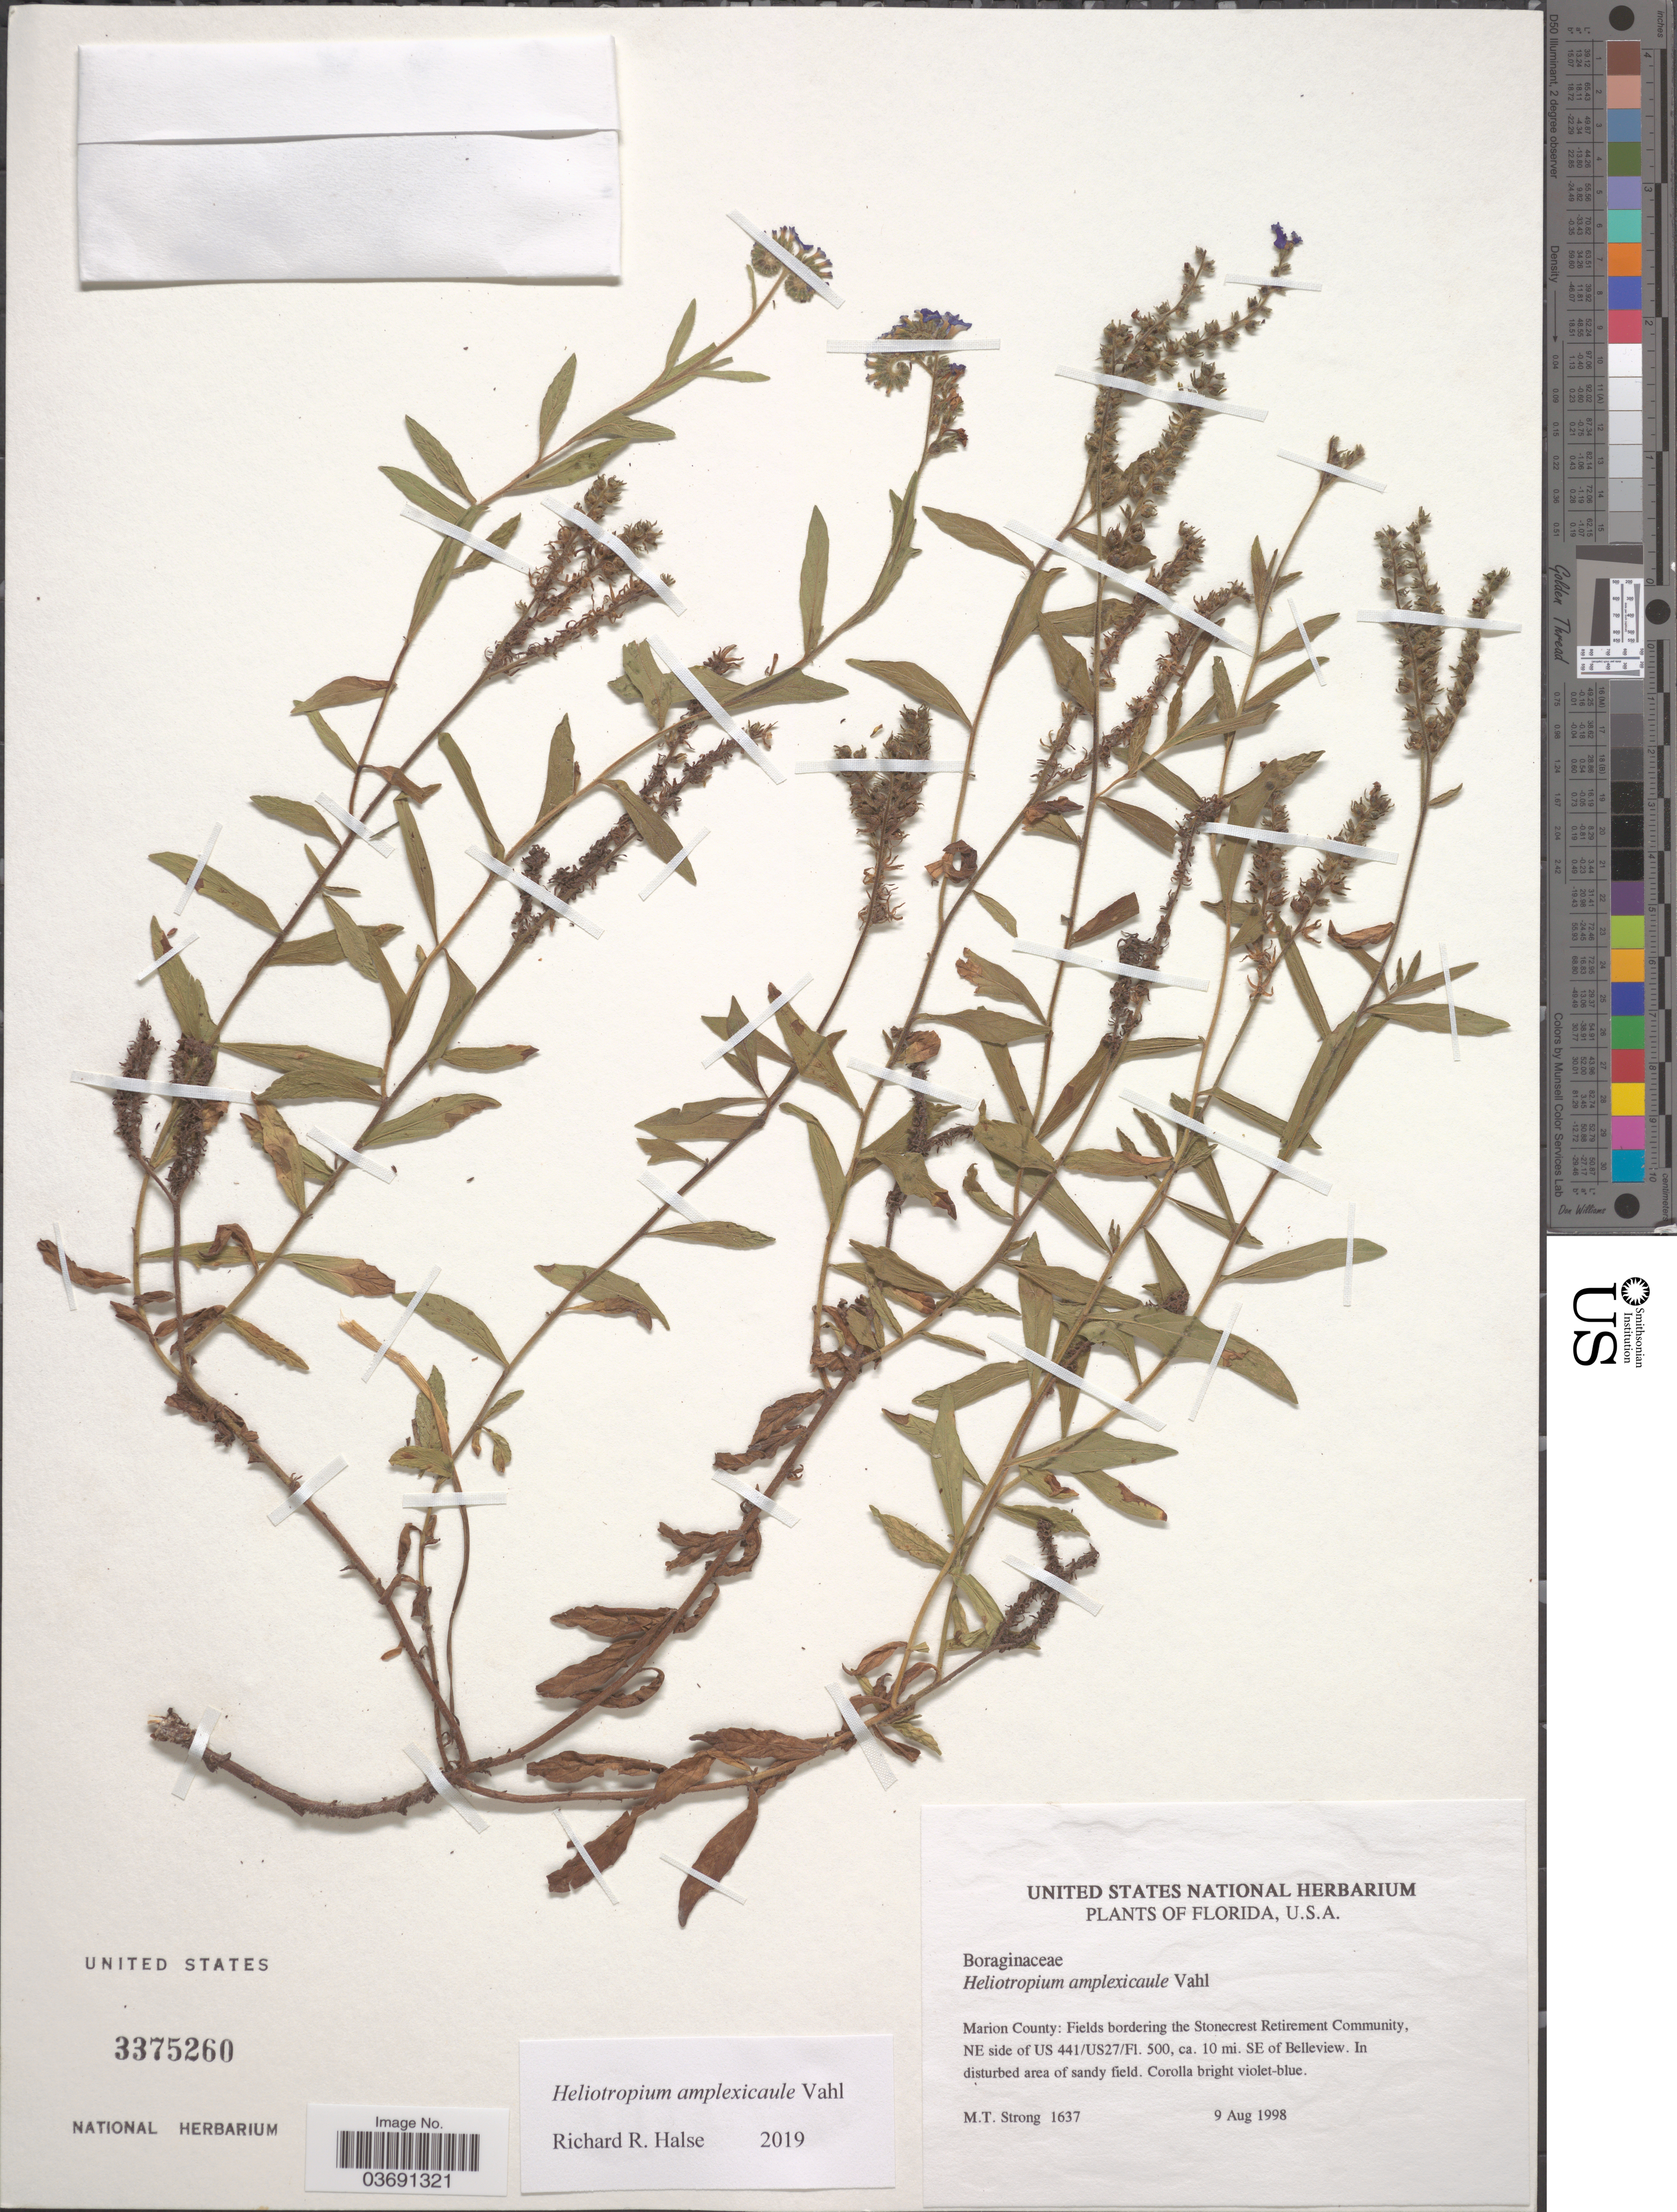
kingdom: Plantae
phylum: Tracheophyta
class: Magnoliopsida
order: Boraginales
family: Heliotropiaceae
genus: Heliotropium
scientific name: Heliotropium amplexicaule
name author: Vahl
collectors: M. T. Strong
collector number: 1637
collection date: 1998-08-09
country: United States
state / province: Florida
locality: Marion County: Fields bordering the Stonecrest Retirement Community, NE side of US 441/US27/FL. 500, ca. 10 mi. SE of Belleview.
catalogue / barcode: US 3375260